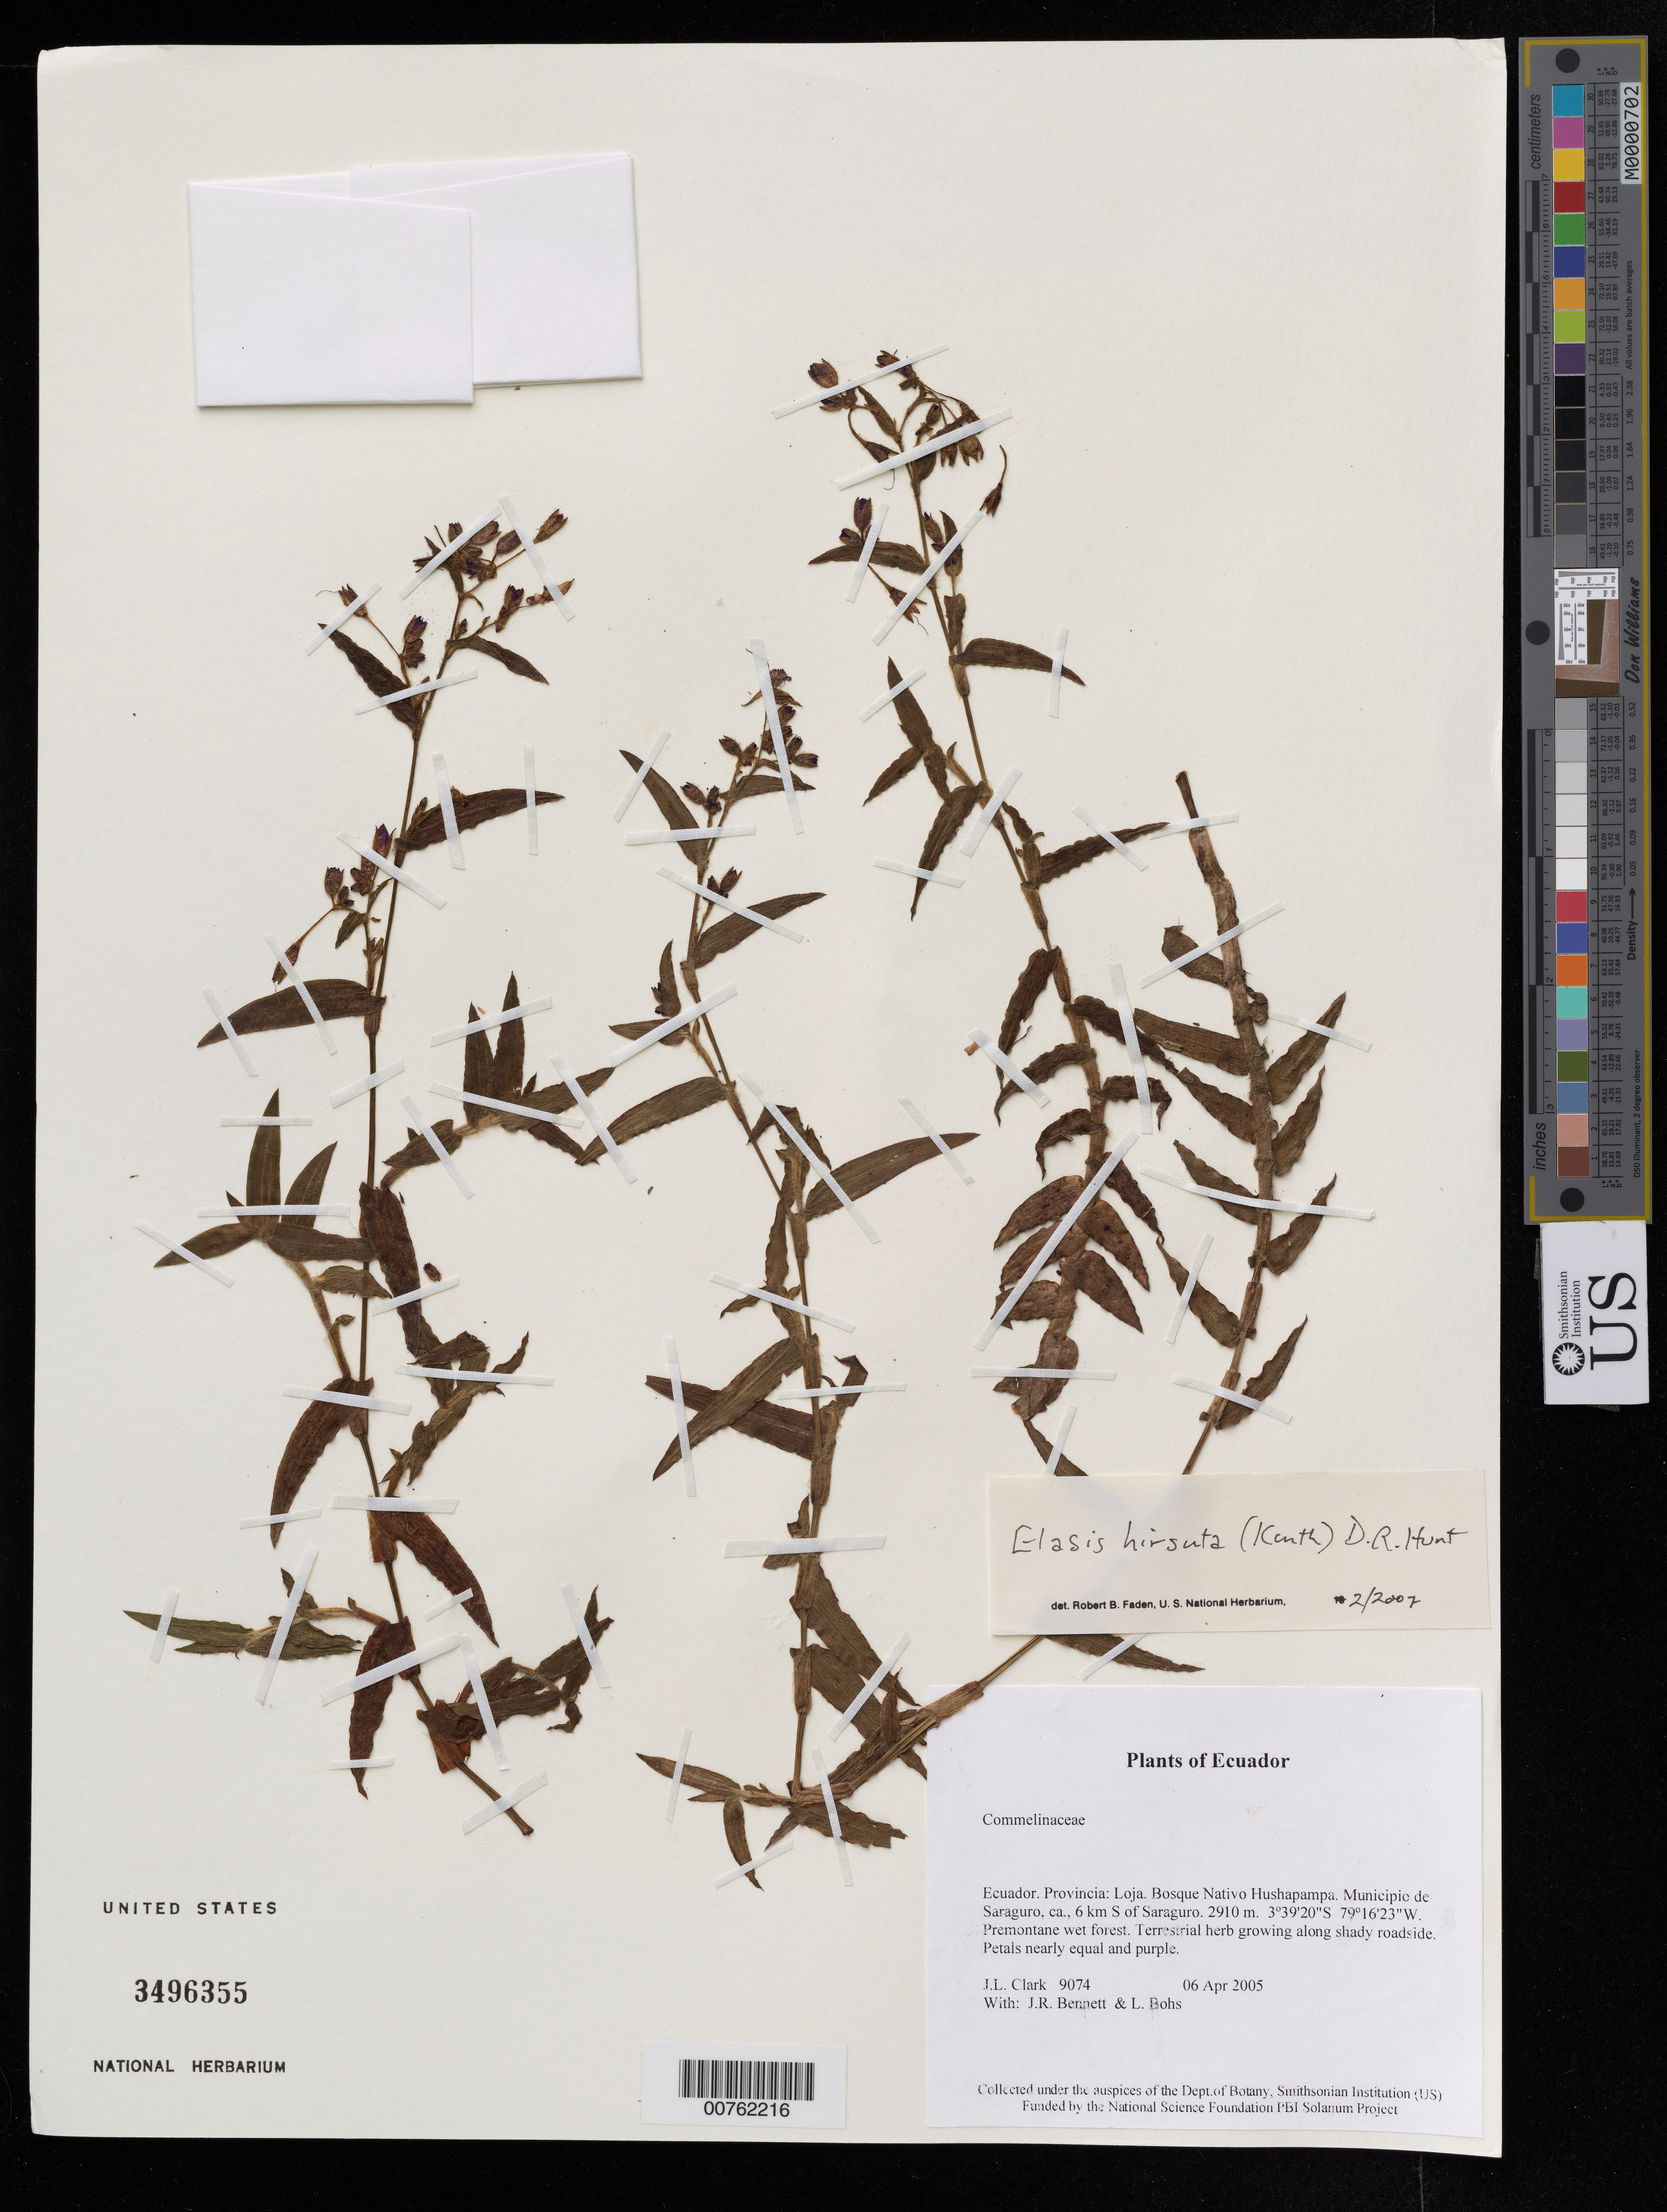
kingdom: Plantae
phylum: Tracheophyta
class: Liliopsida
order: Commelinales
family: Commelinaceae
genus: Elasis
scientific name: Elasis hirsuta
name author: (Kunth) D.R. Hunt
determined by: Faden, Robert B., (US), Smithsonian Institution - National Museum of Natural History (UNITED STATES)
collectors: J. L. Clark et al.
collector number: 9074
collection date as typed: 06 Apr 2005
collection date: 2005-04-06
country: Ecuador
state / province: Loja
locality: Bosque Nativo Hushapampa. Municipio de Saraguro, ca., 6 km S of Saraguro.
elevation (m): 2910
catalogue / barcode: US 3496355